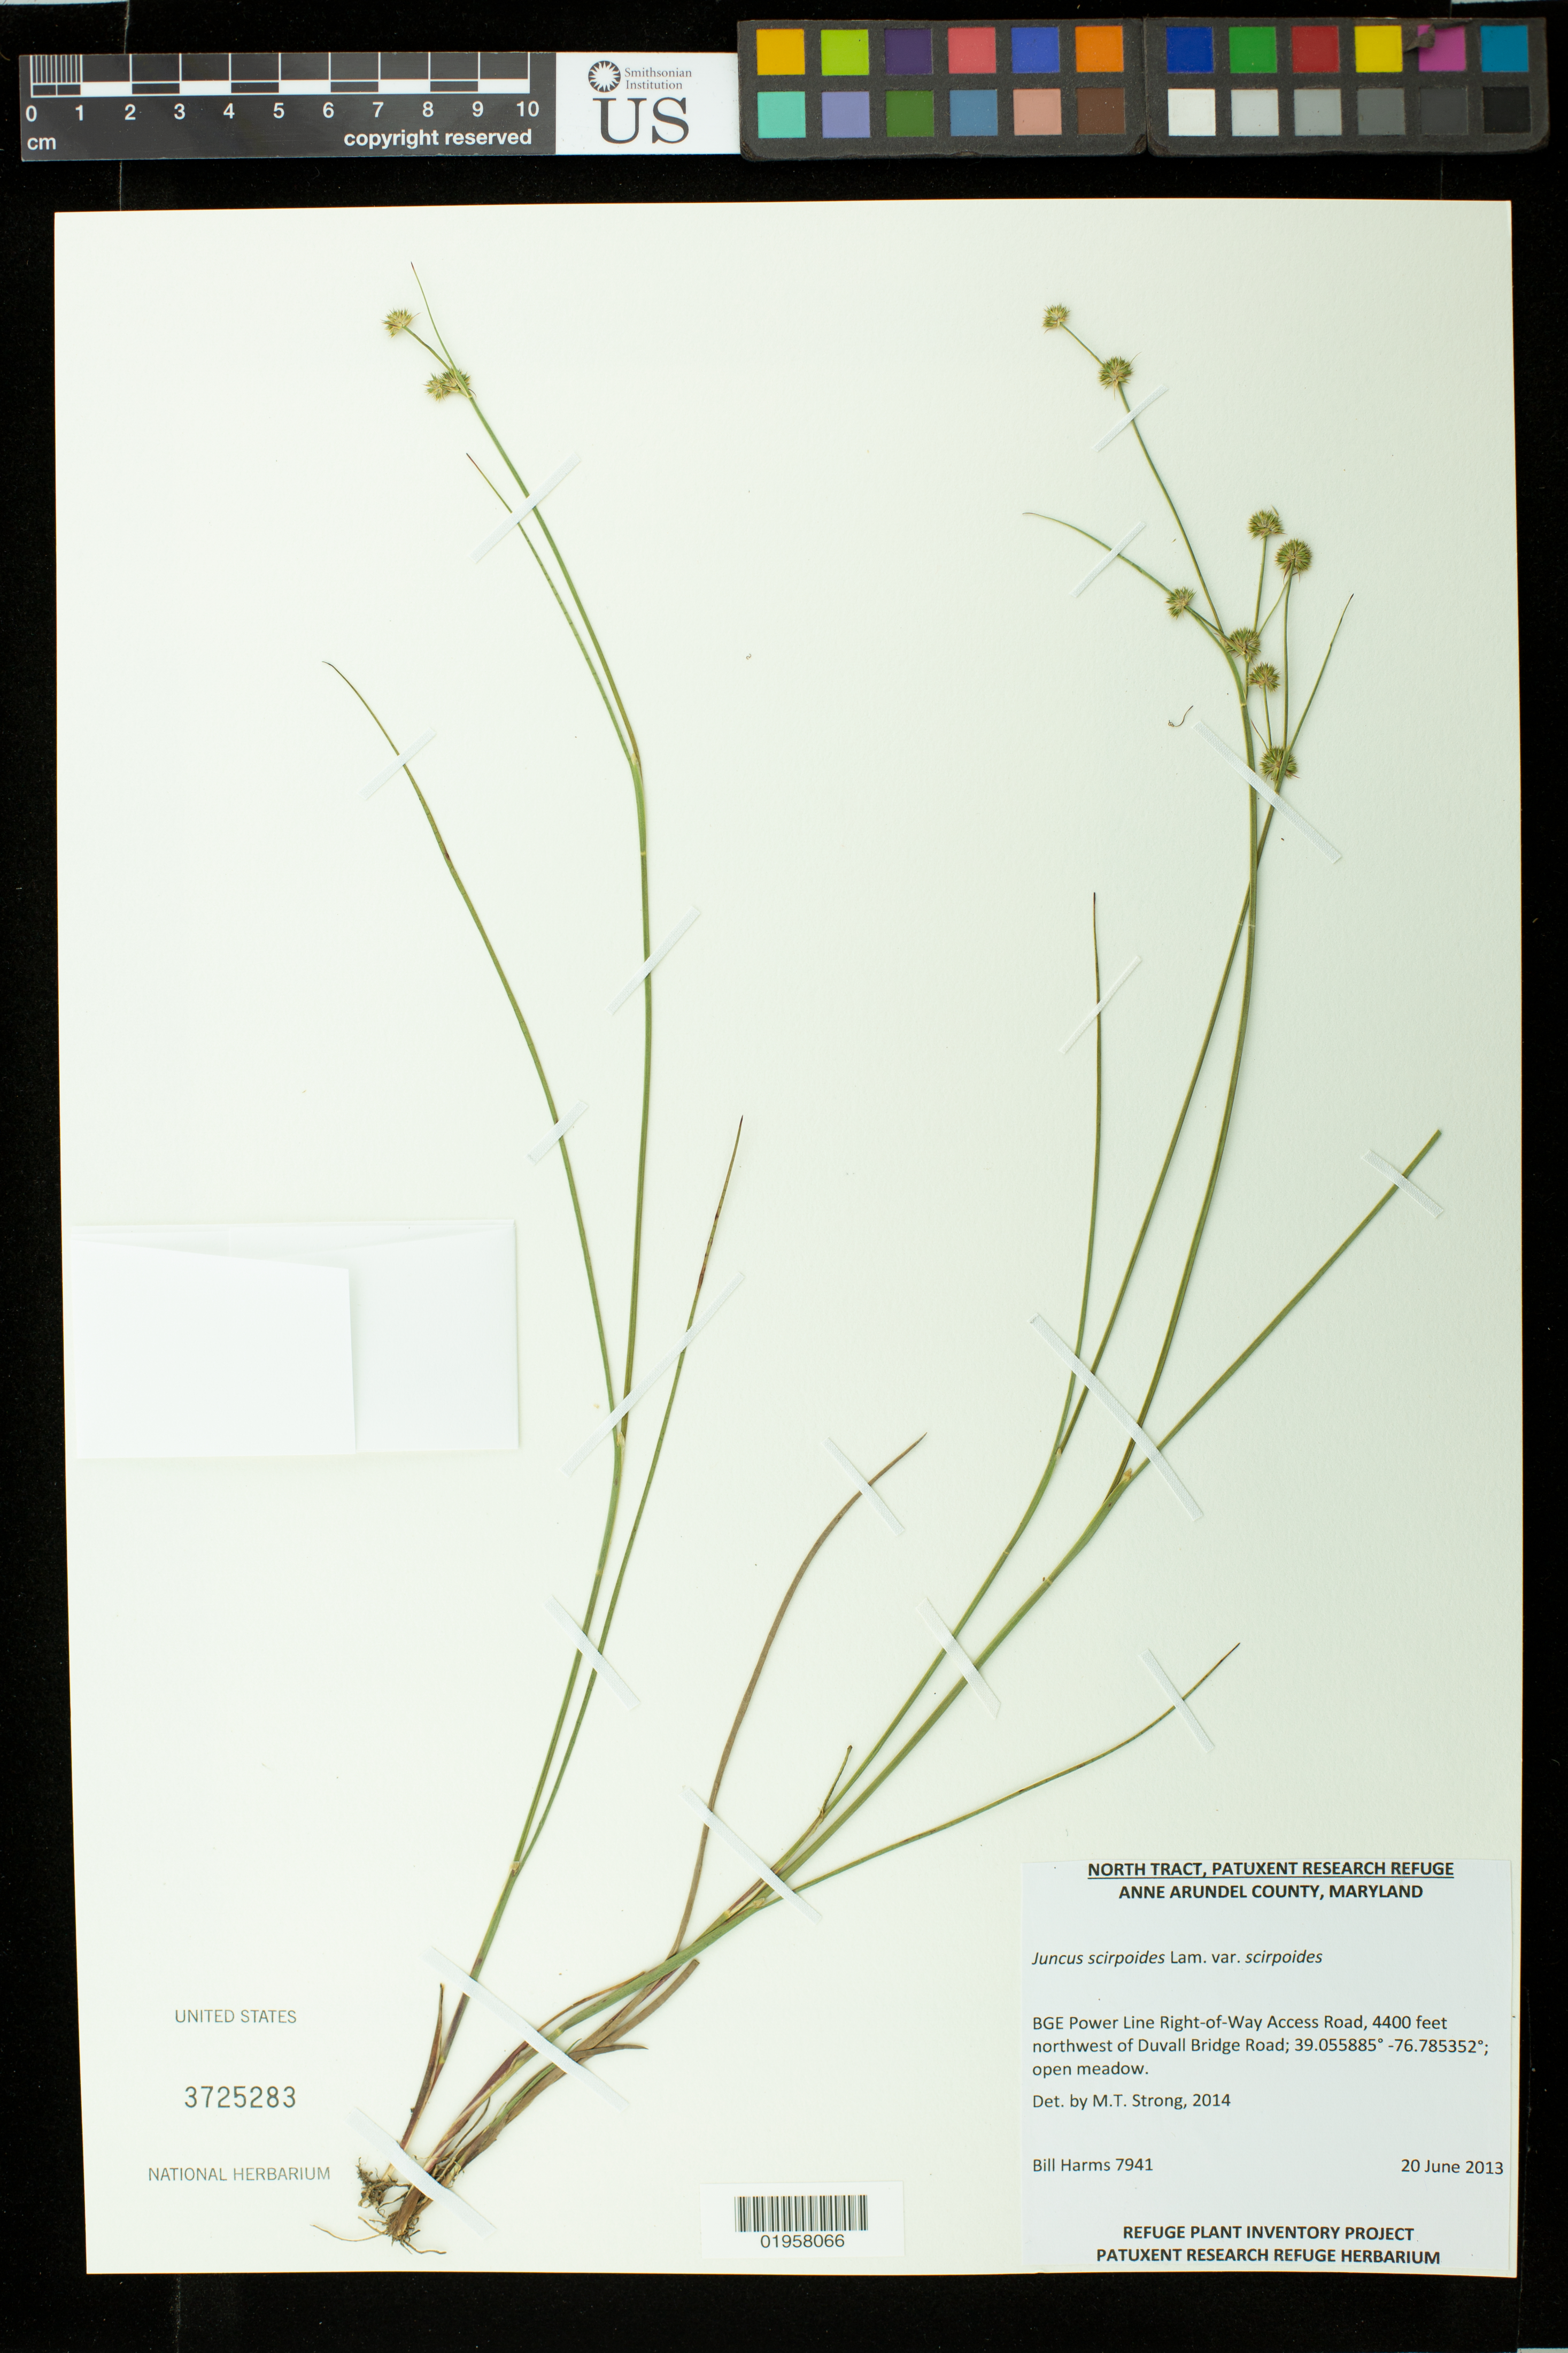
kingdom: Plantae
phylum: Tracheophyta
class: Liliopsida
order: Poales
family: Juncaceae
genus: Juncus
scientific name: Juncus scirpoides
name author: Lam.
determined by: Strong, M. T., (US), Smithsonian Institution - National Museum of Natural History (UNITED STATES)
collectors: B. Harms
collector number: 7941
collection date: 2013-06-20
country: United States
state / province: Maryland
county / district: Anne Arundel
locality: Patuxent Research Refuge, North Tract. BGE Power Line Right-of-Way Access Road, 4400 feet NW of Duvall Bridge Road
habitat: Open meadow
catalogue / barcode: US 3725283